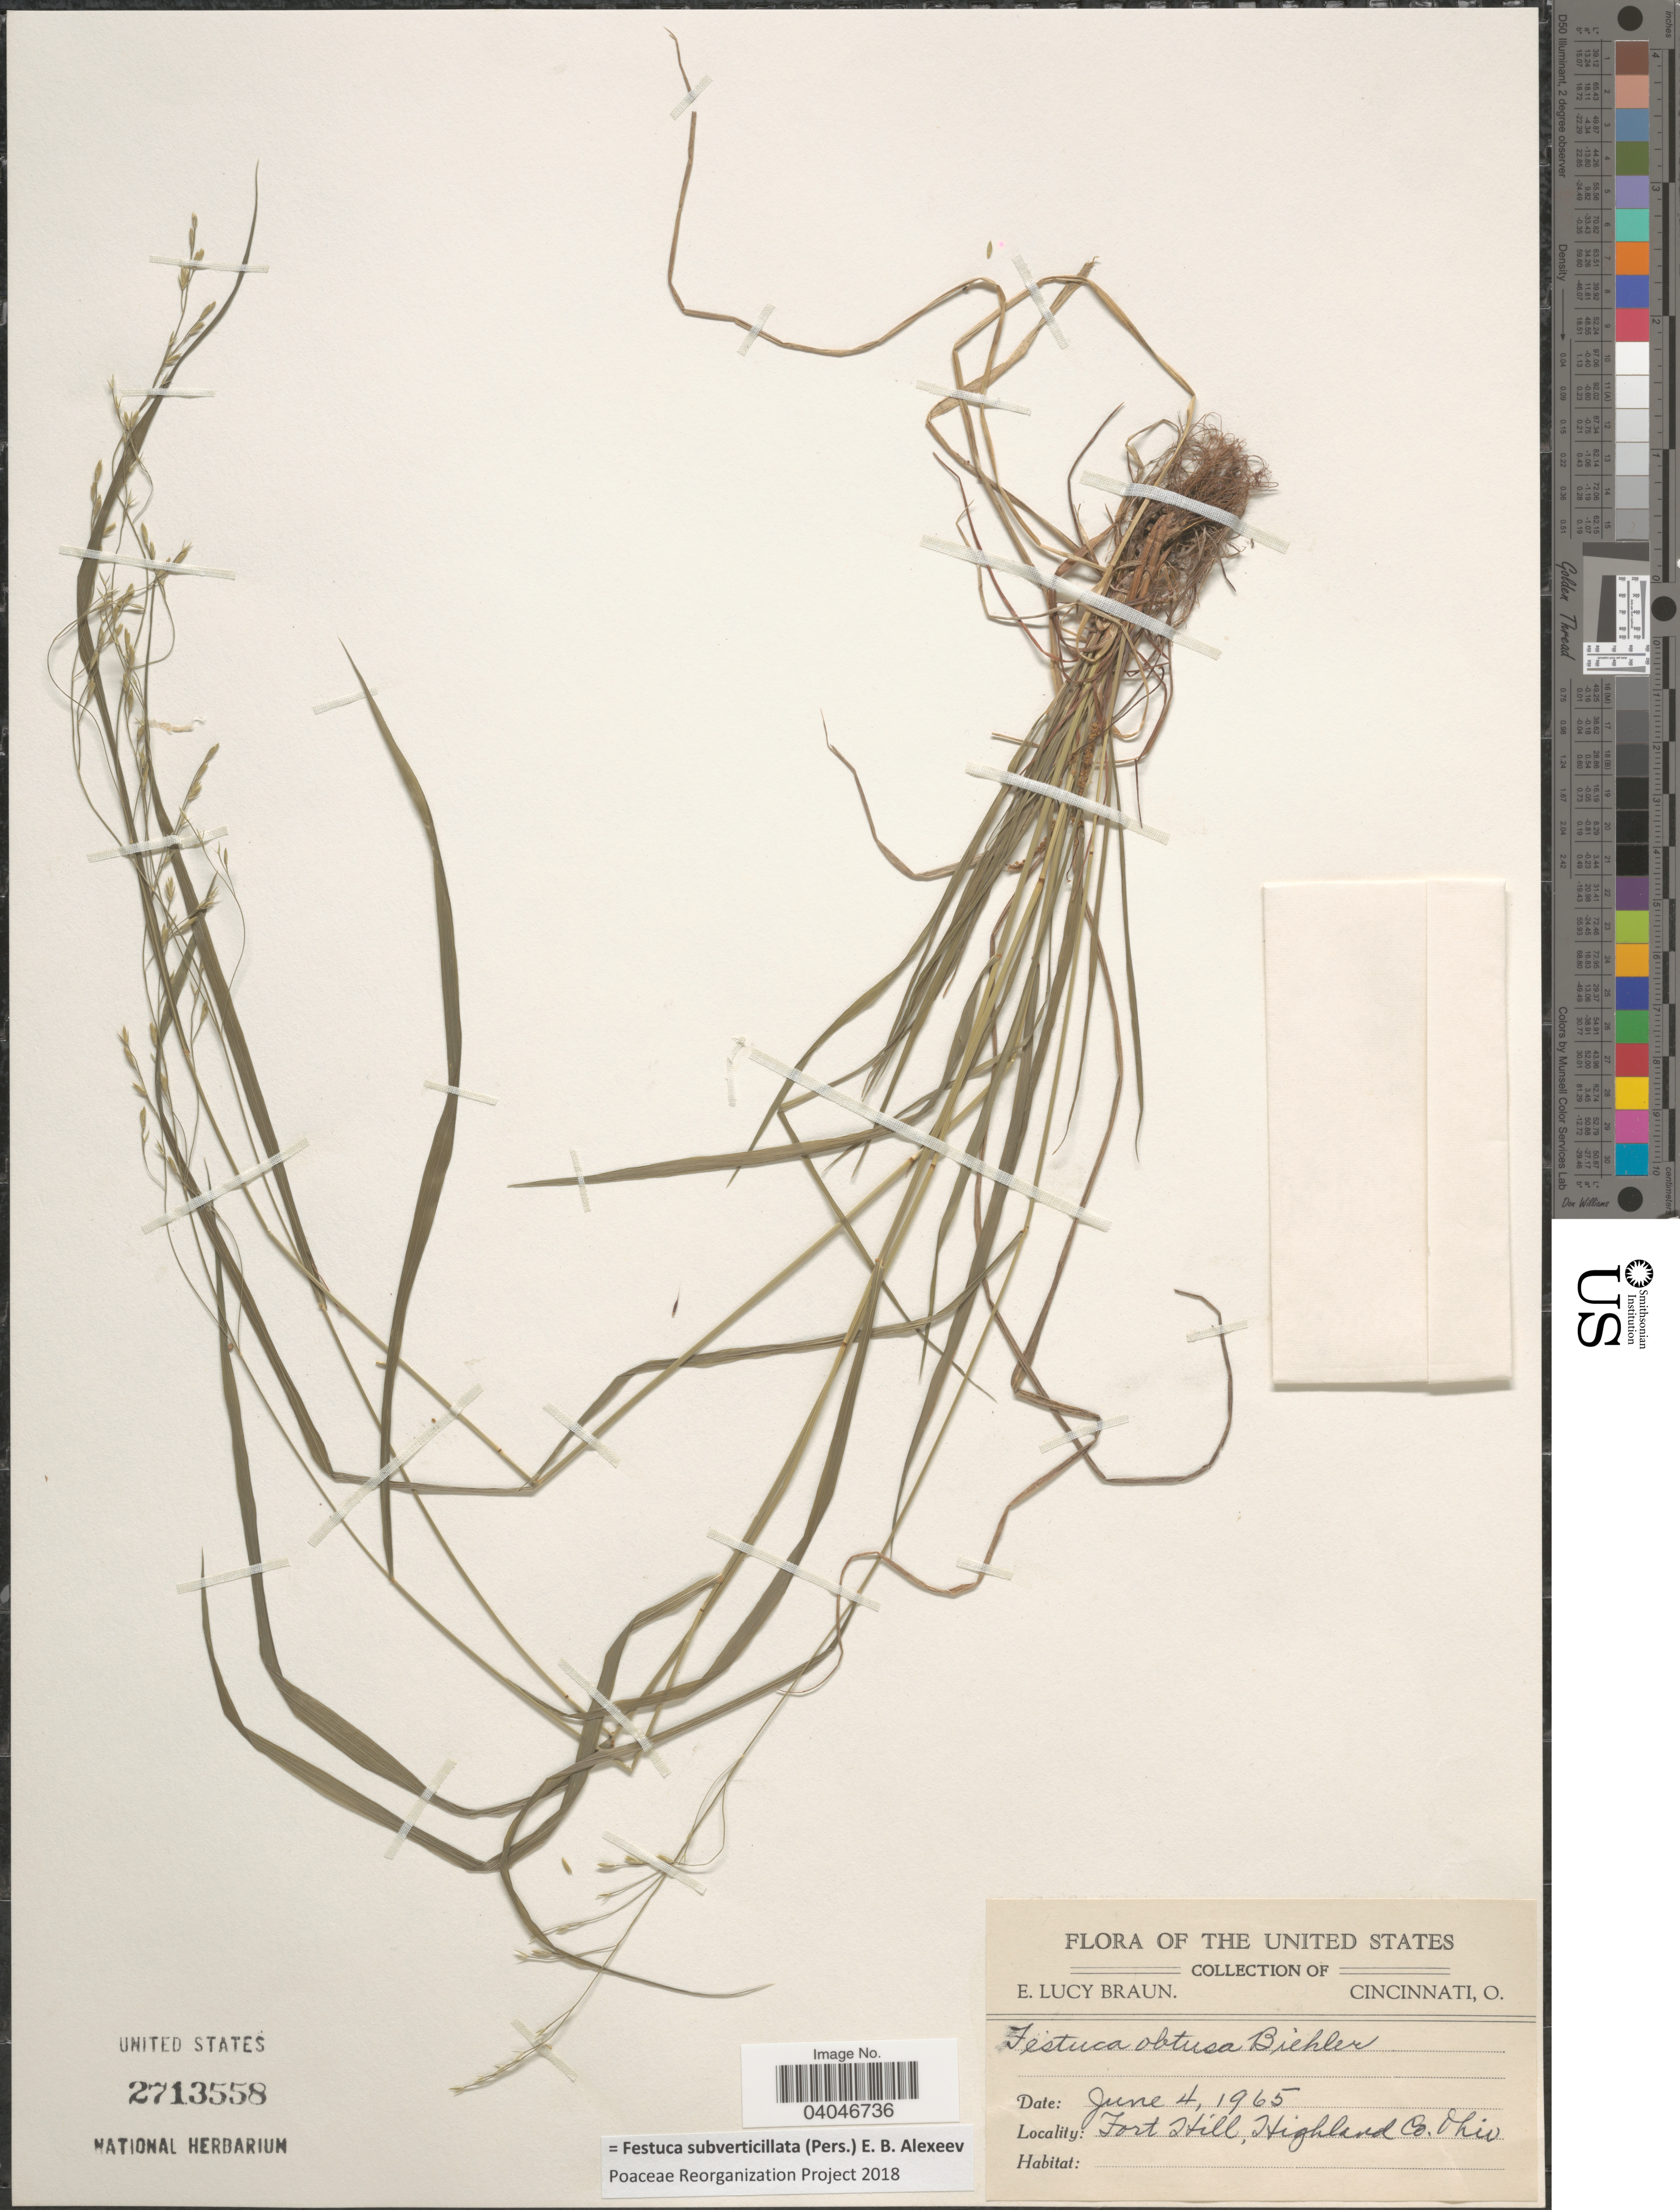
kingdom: Plantae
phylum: Tracheophyta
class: Liliopsida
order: Poales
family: Poaceae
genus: Festuca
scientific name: Festuca subverticillata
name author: (Pers.) E.B. Alexeev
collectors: E. L. Braun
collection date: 1965-06-04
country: United States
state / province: Ohio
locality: Fort Hill, Highland Co.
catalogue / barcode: US 2713558